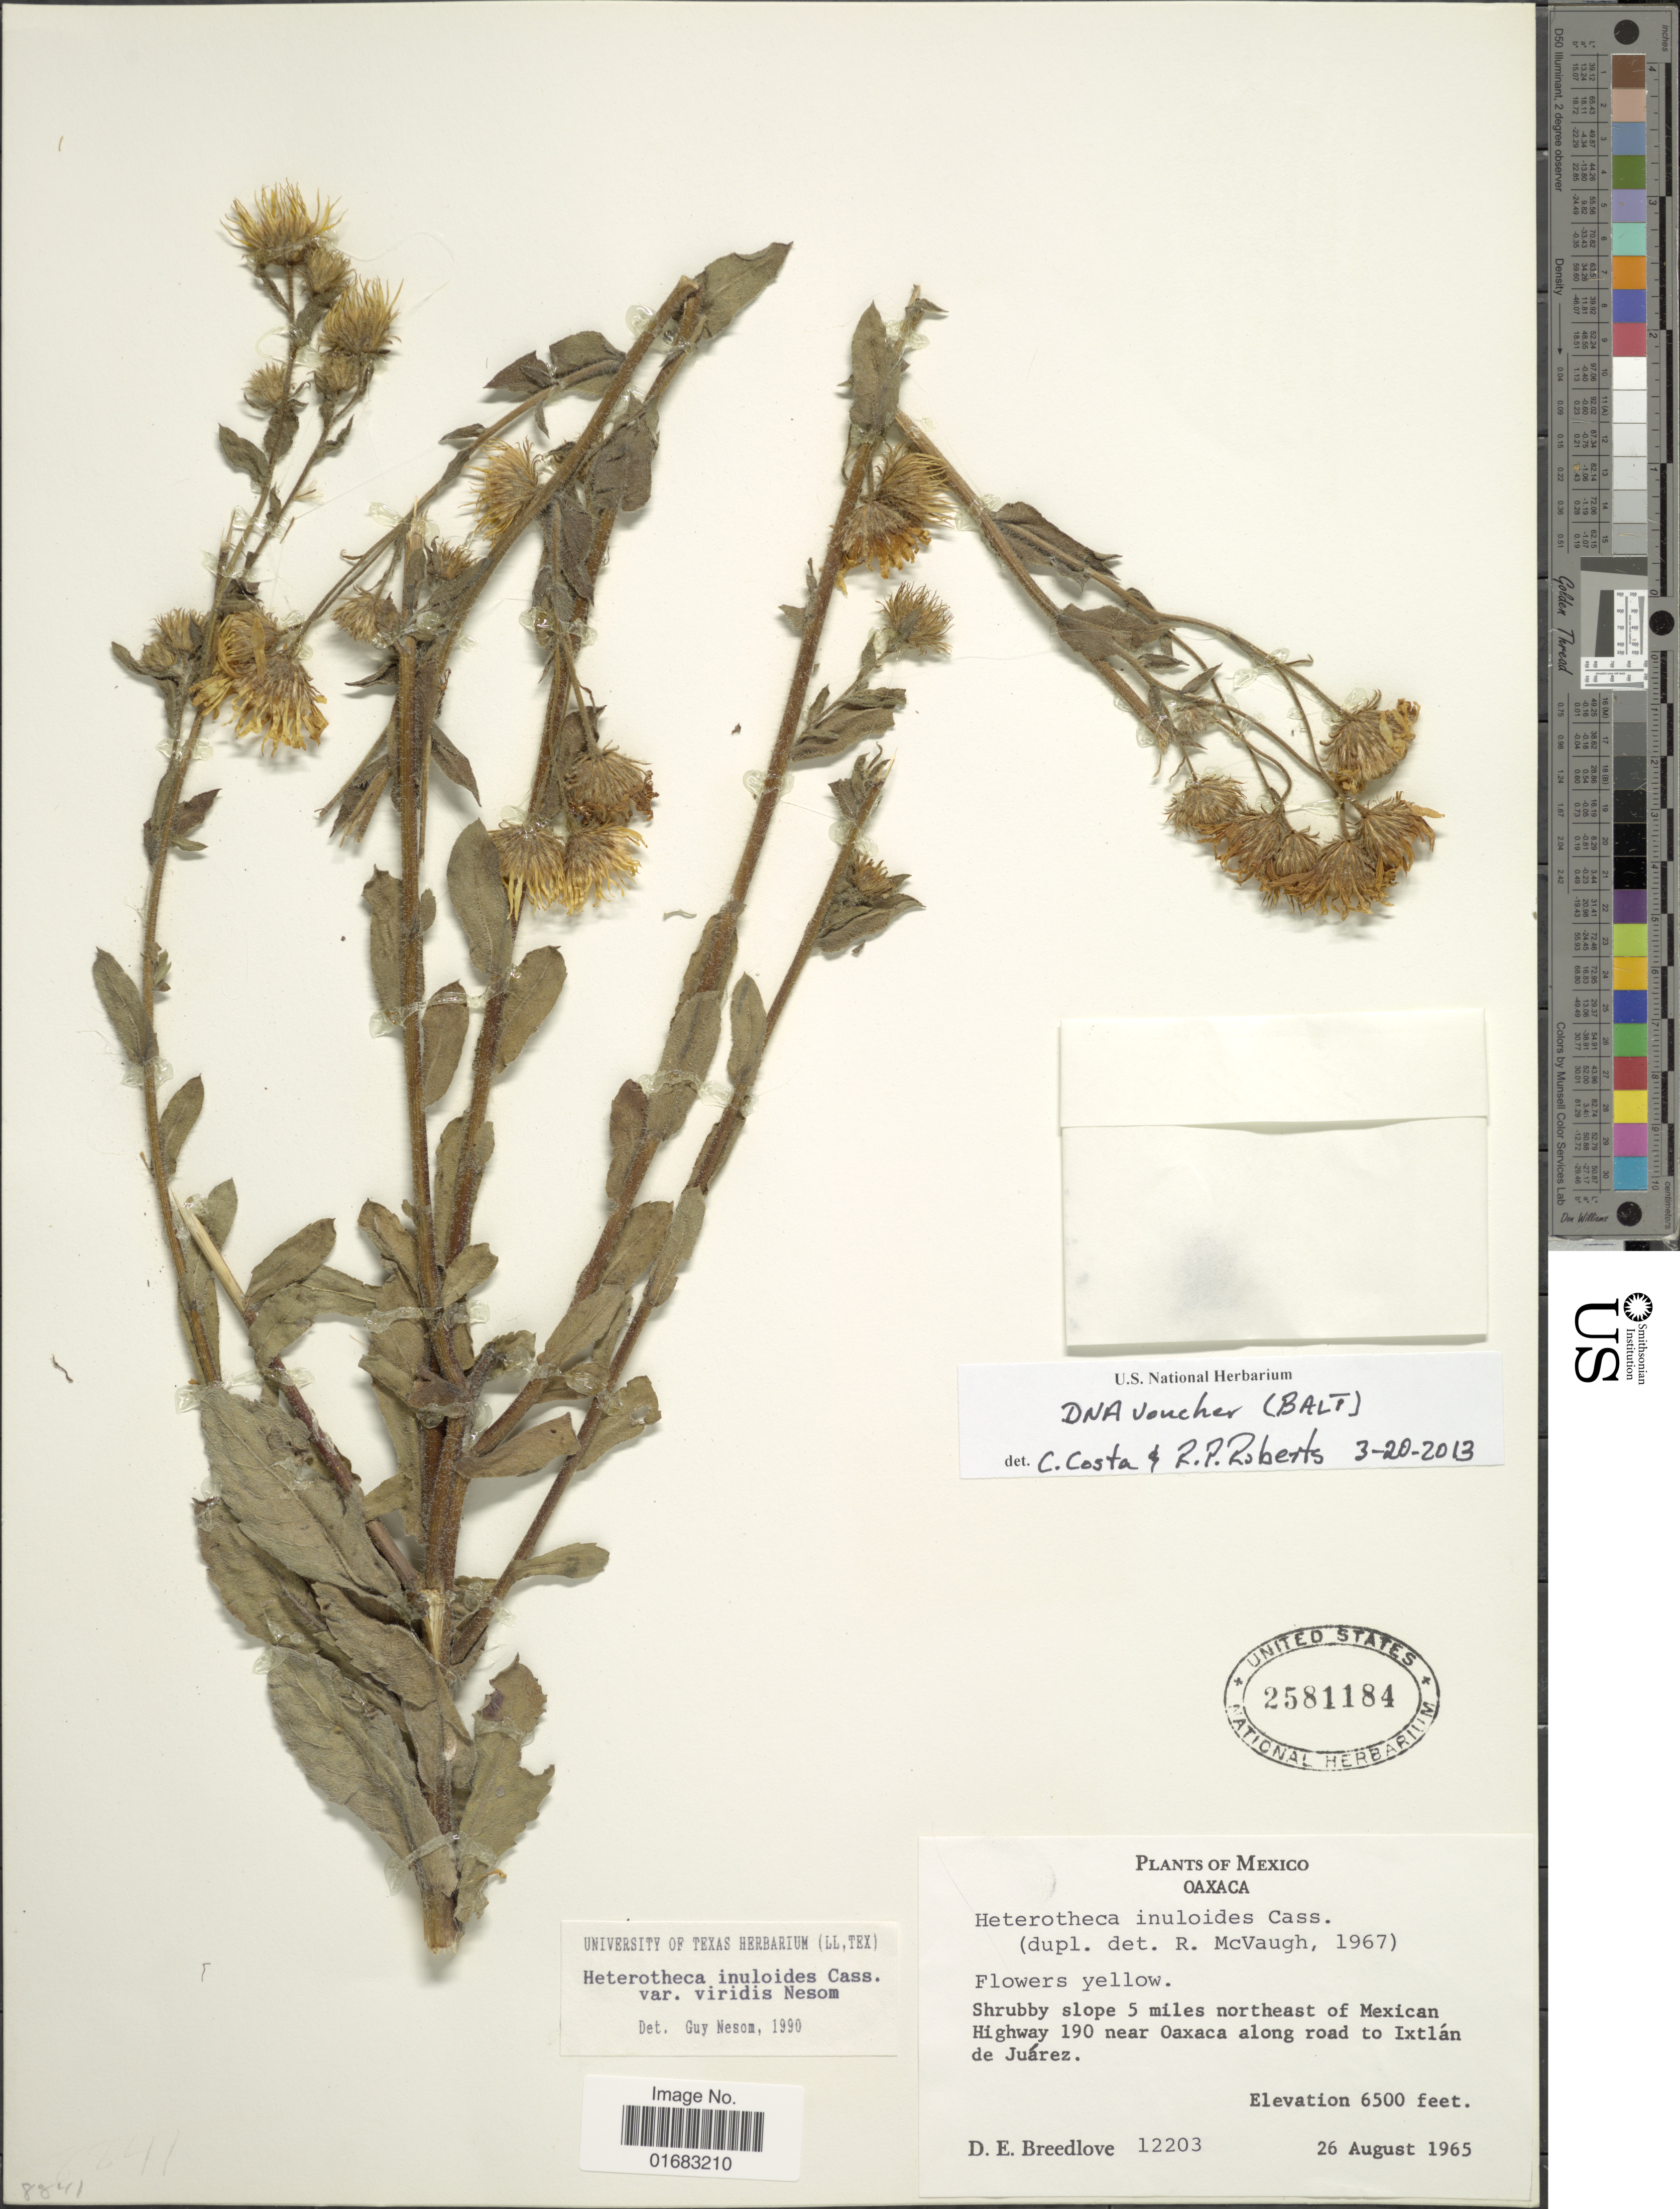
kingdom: Plantae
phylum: Tracheophyta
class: Magnoliopsida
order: Asterales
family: Asteraceae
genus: Heterotheca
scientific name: Heterotheca inuloides var. viridis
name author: G.L. Nesom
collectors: D. E. Breedlove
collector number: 12203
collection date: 1965-08-26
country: Mexico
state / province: Oaxaca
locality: Mexico. Oaxaca. slope 5 miles northeast of Mexican Highway 190 near Oaxaca along road to Ixtlan de Juarez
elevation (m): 1981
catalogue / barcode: US 2581184